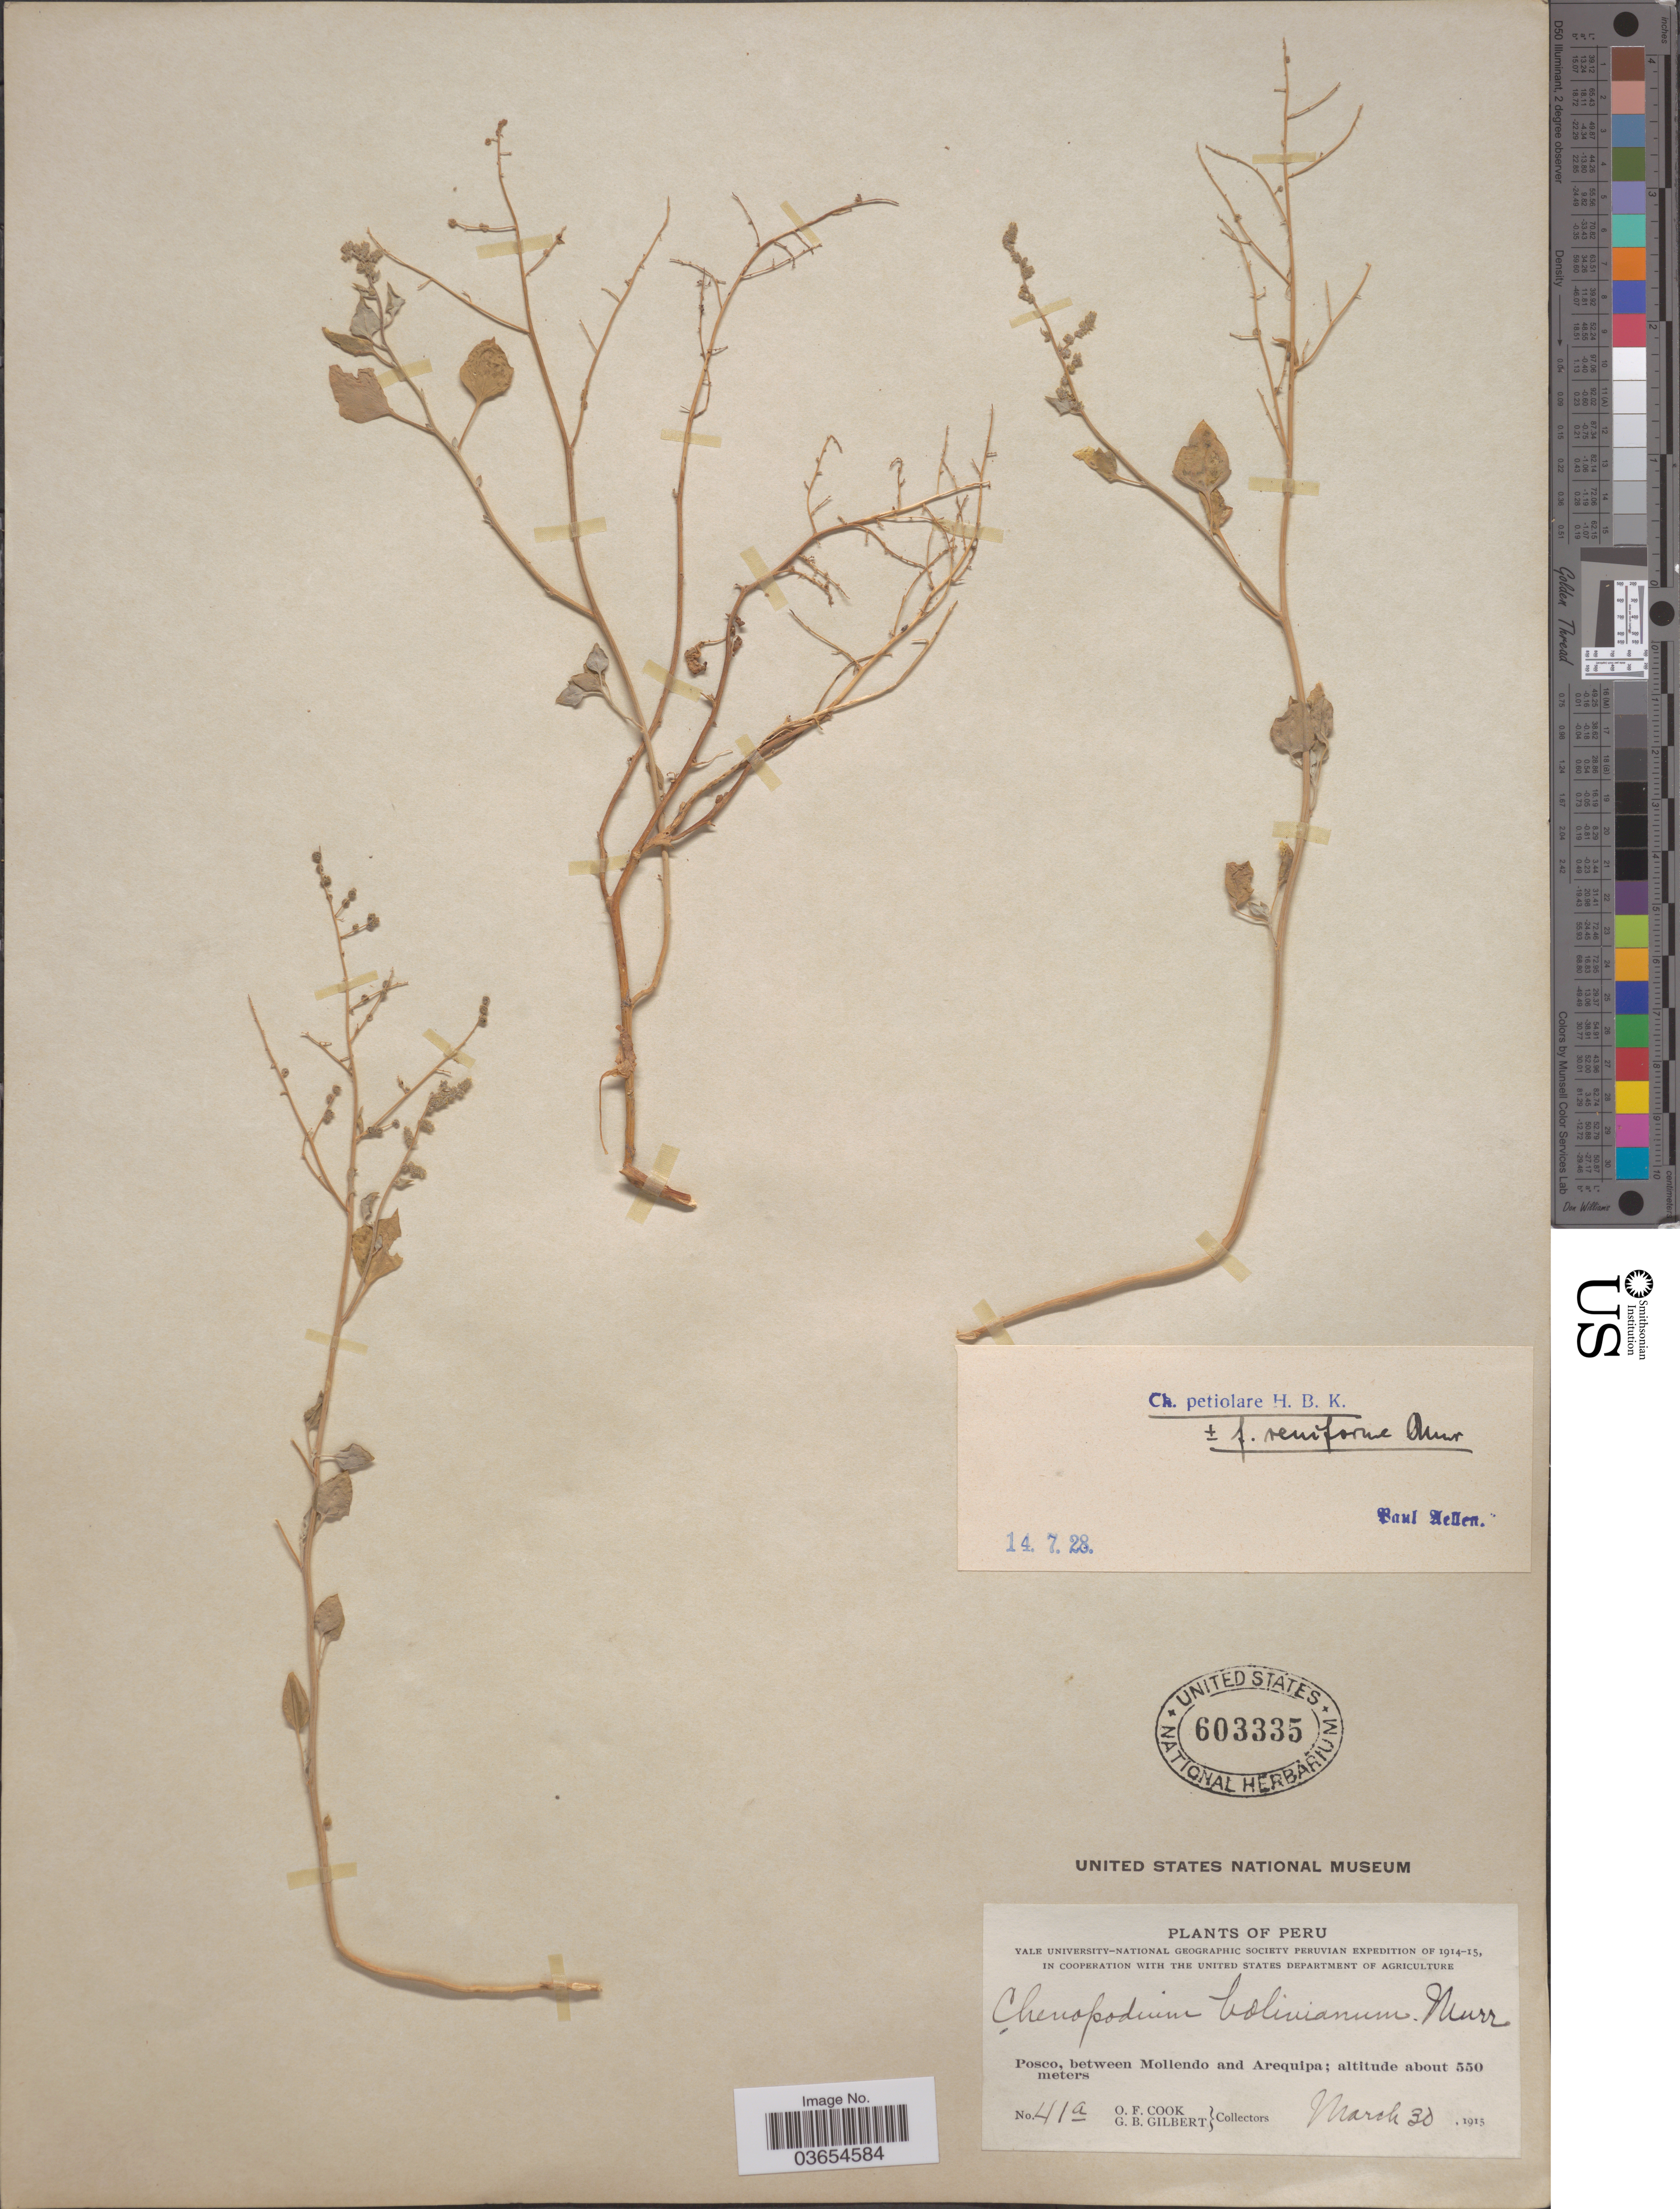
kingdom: Plantae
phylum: Tracheophyta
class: Magnoliopsida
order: Caryophyllales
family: Amaranthaceae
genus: Chenopodium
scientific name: Chenopodium petiolare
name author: Kunth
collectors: O. F. Cook & G. B. Gilbert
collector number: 41a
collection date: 1915-03-30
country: Peru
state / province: Arequipa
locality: Posco, between Mollendo and Arequipa.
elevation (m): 550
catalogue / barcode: US 603335